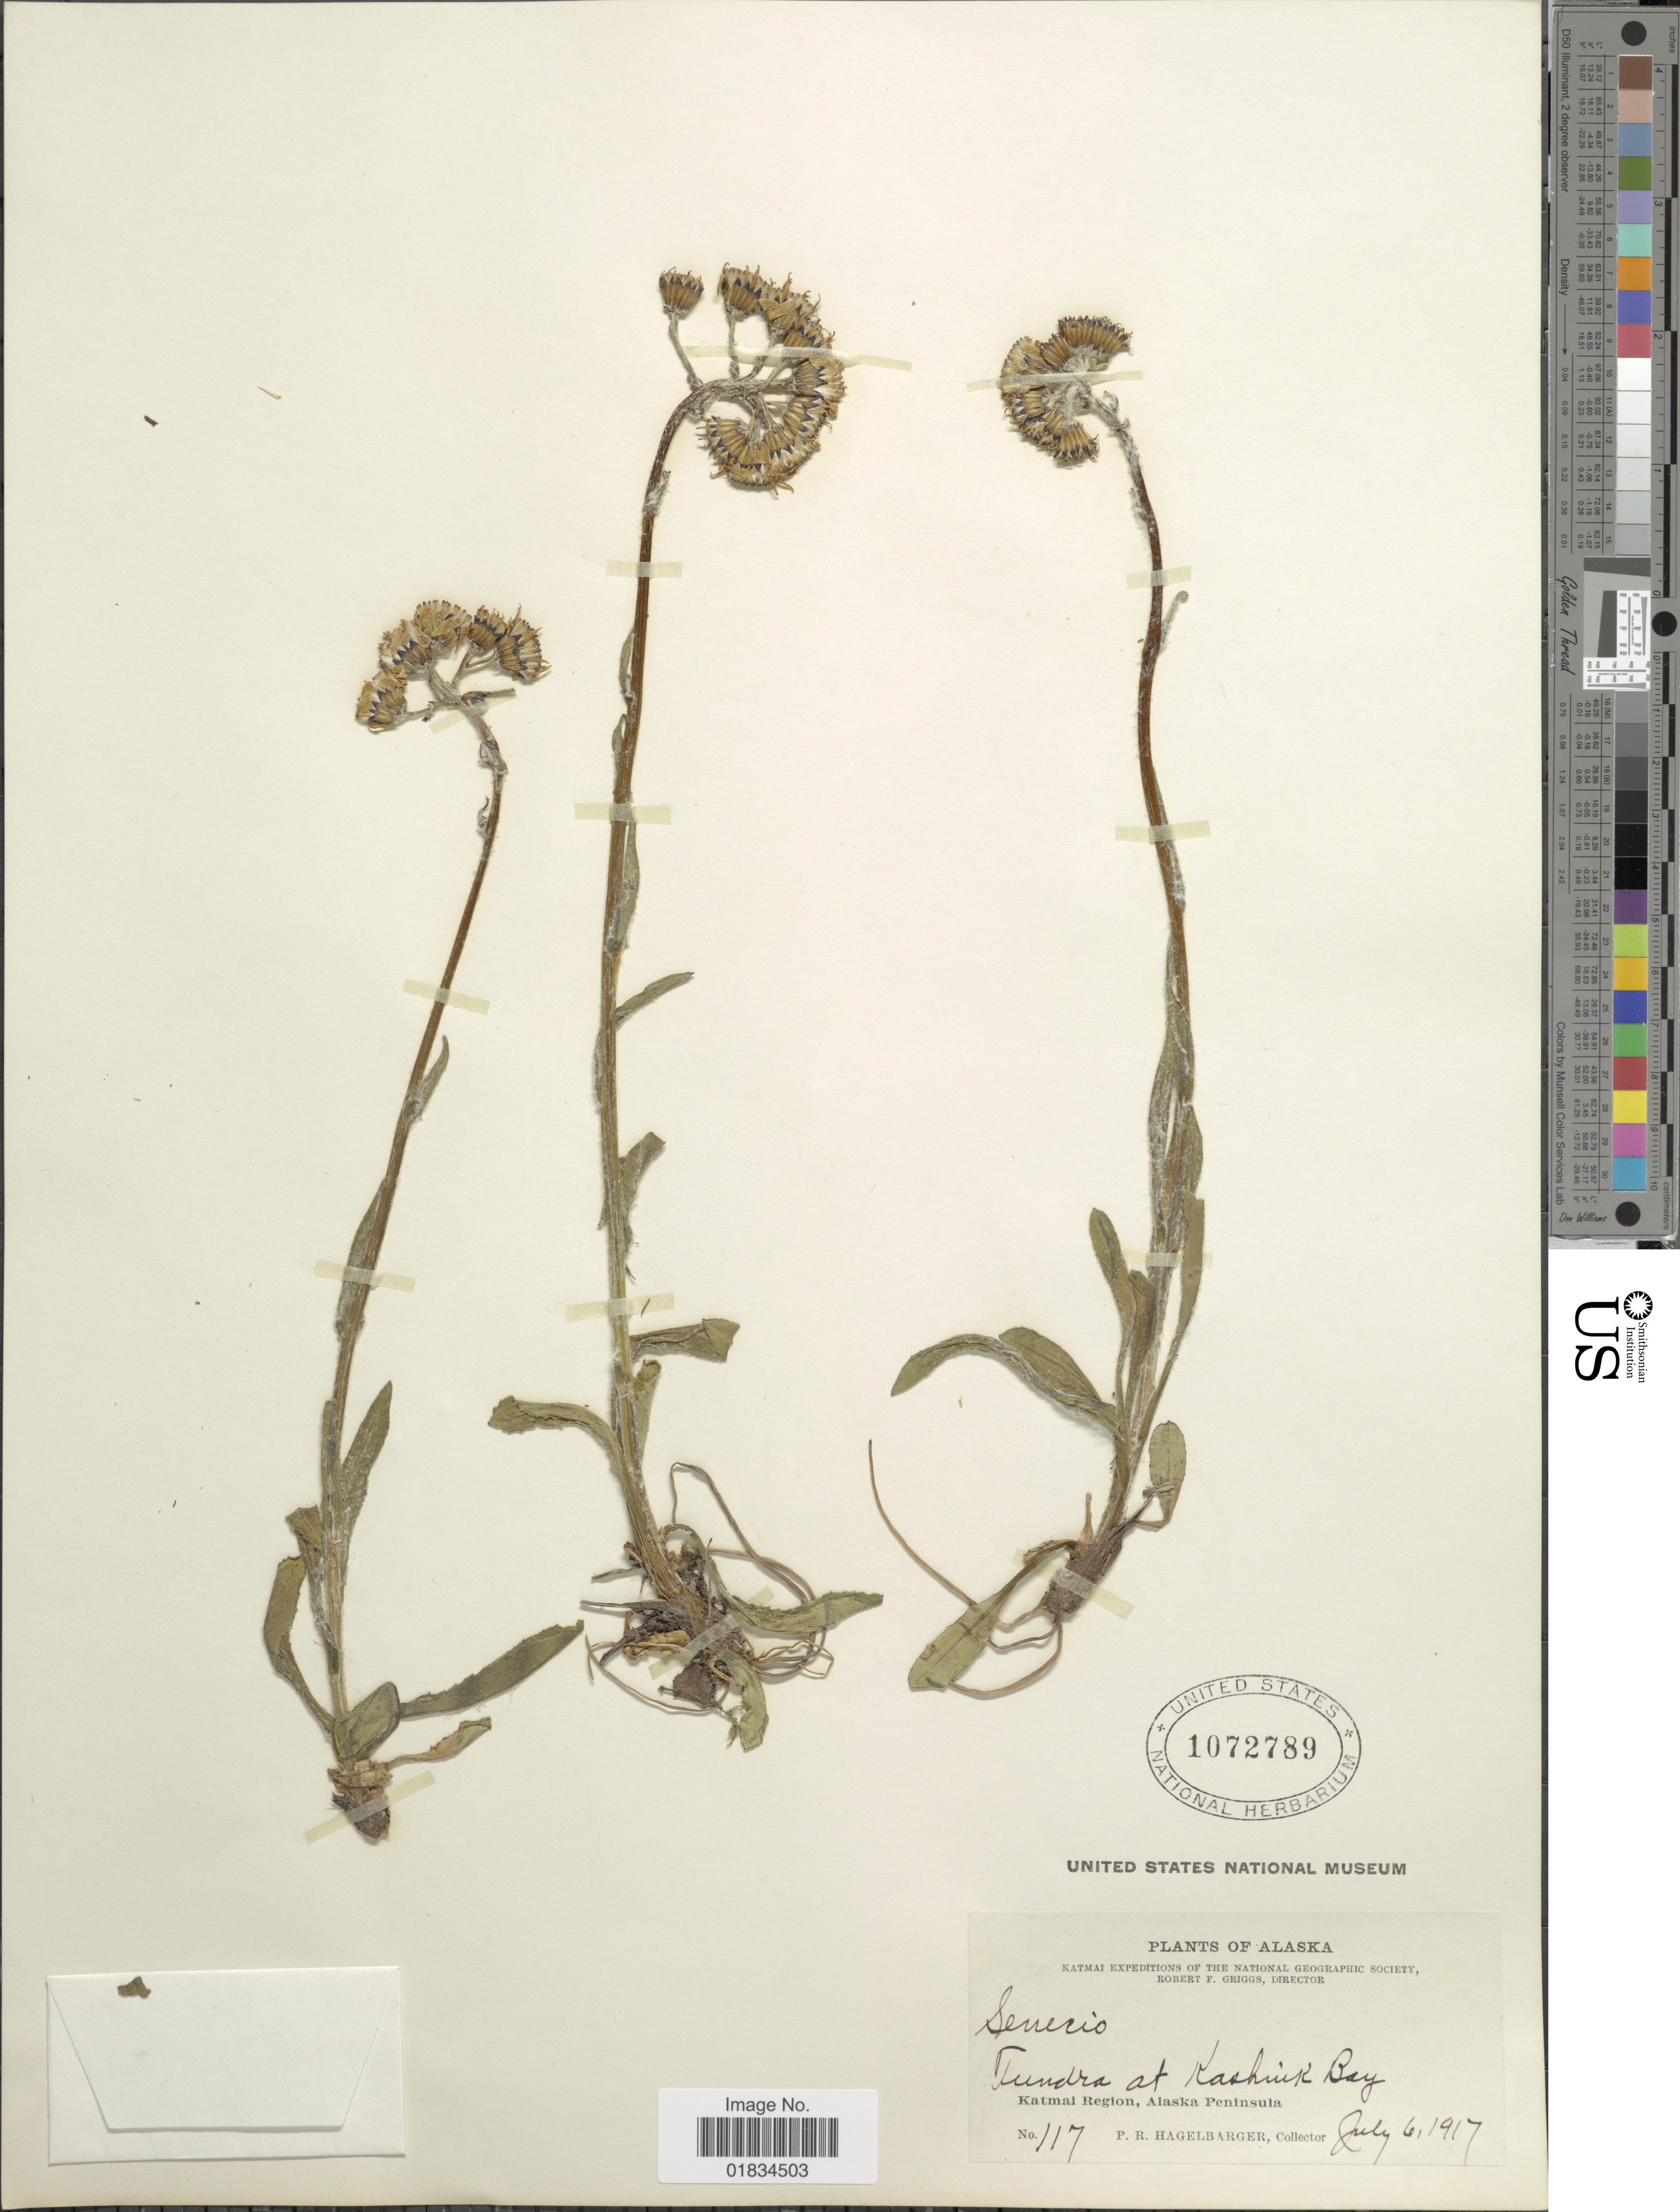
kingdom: Plantae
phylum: Tracheophyta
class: Magnoliopsida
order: Asterales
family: Asteraceae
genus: Senecio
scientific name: Senecio lugens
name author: Richardson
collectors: P. Hagelbarger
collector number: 117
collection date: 1917-07-06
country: United States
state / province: Alaska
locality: Tundra at Kashmir Bay, Katmal Region, Alaska Peninsula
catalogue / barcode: US 1072789